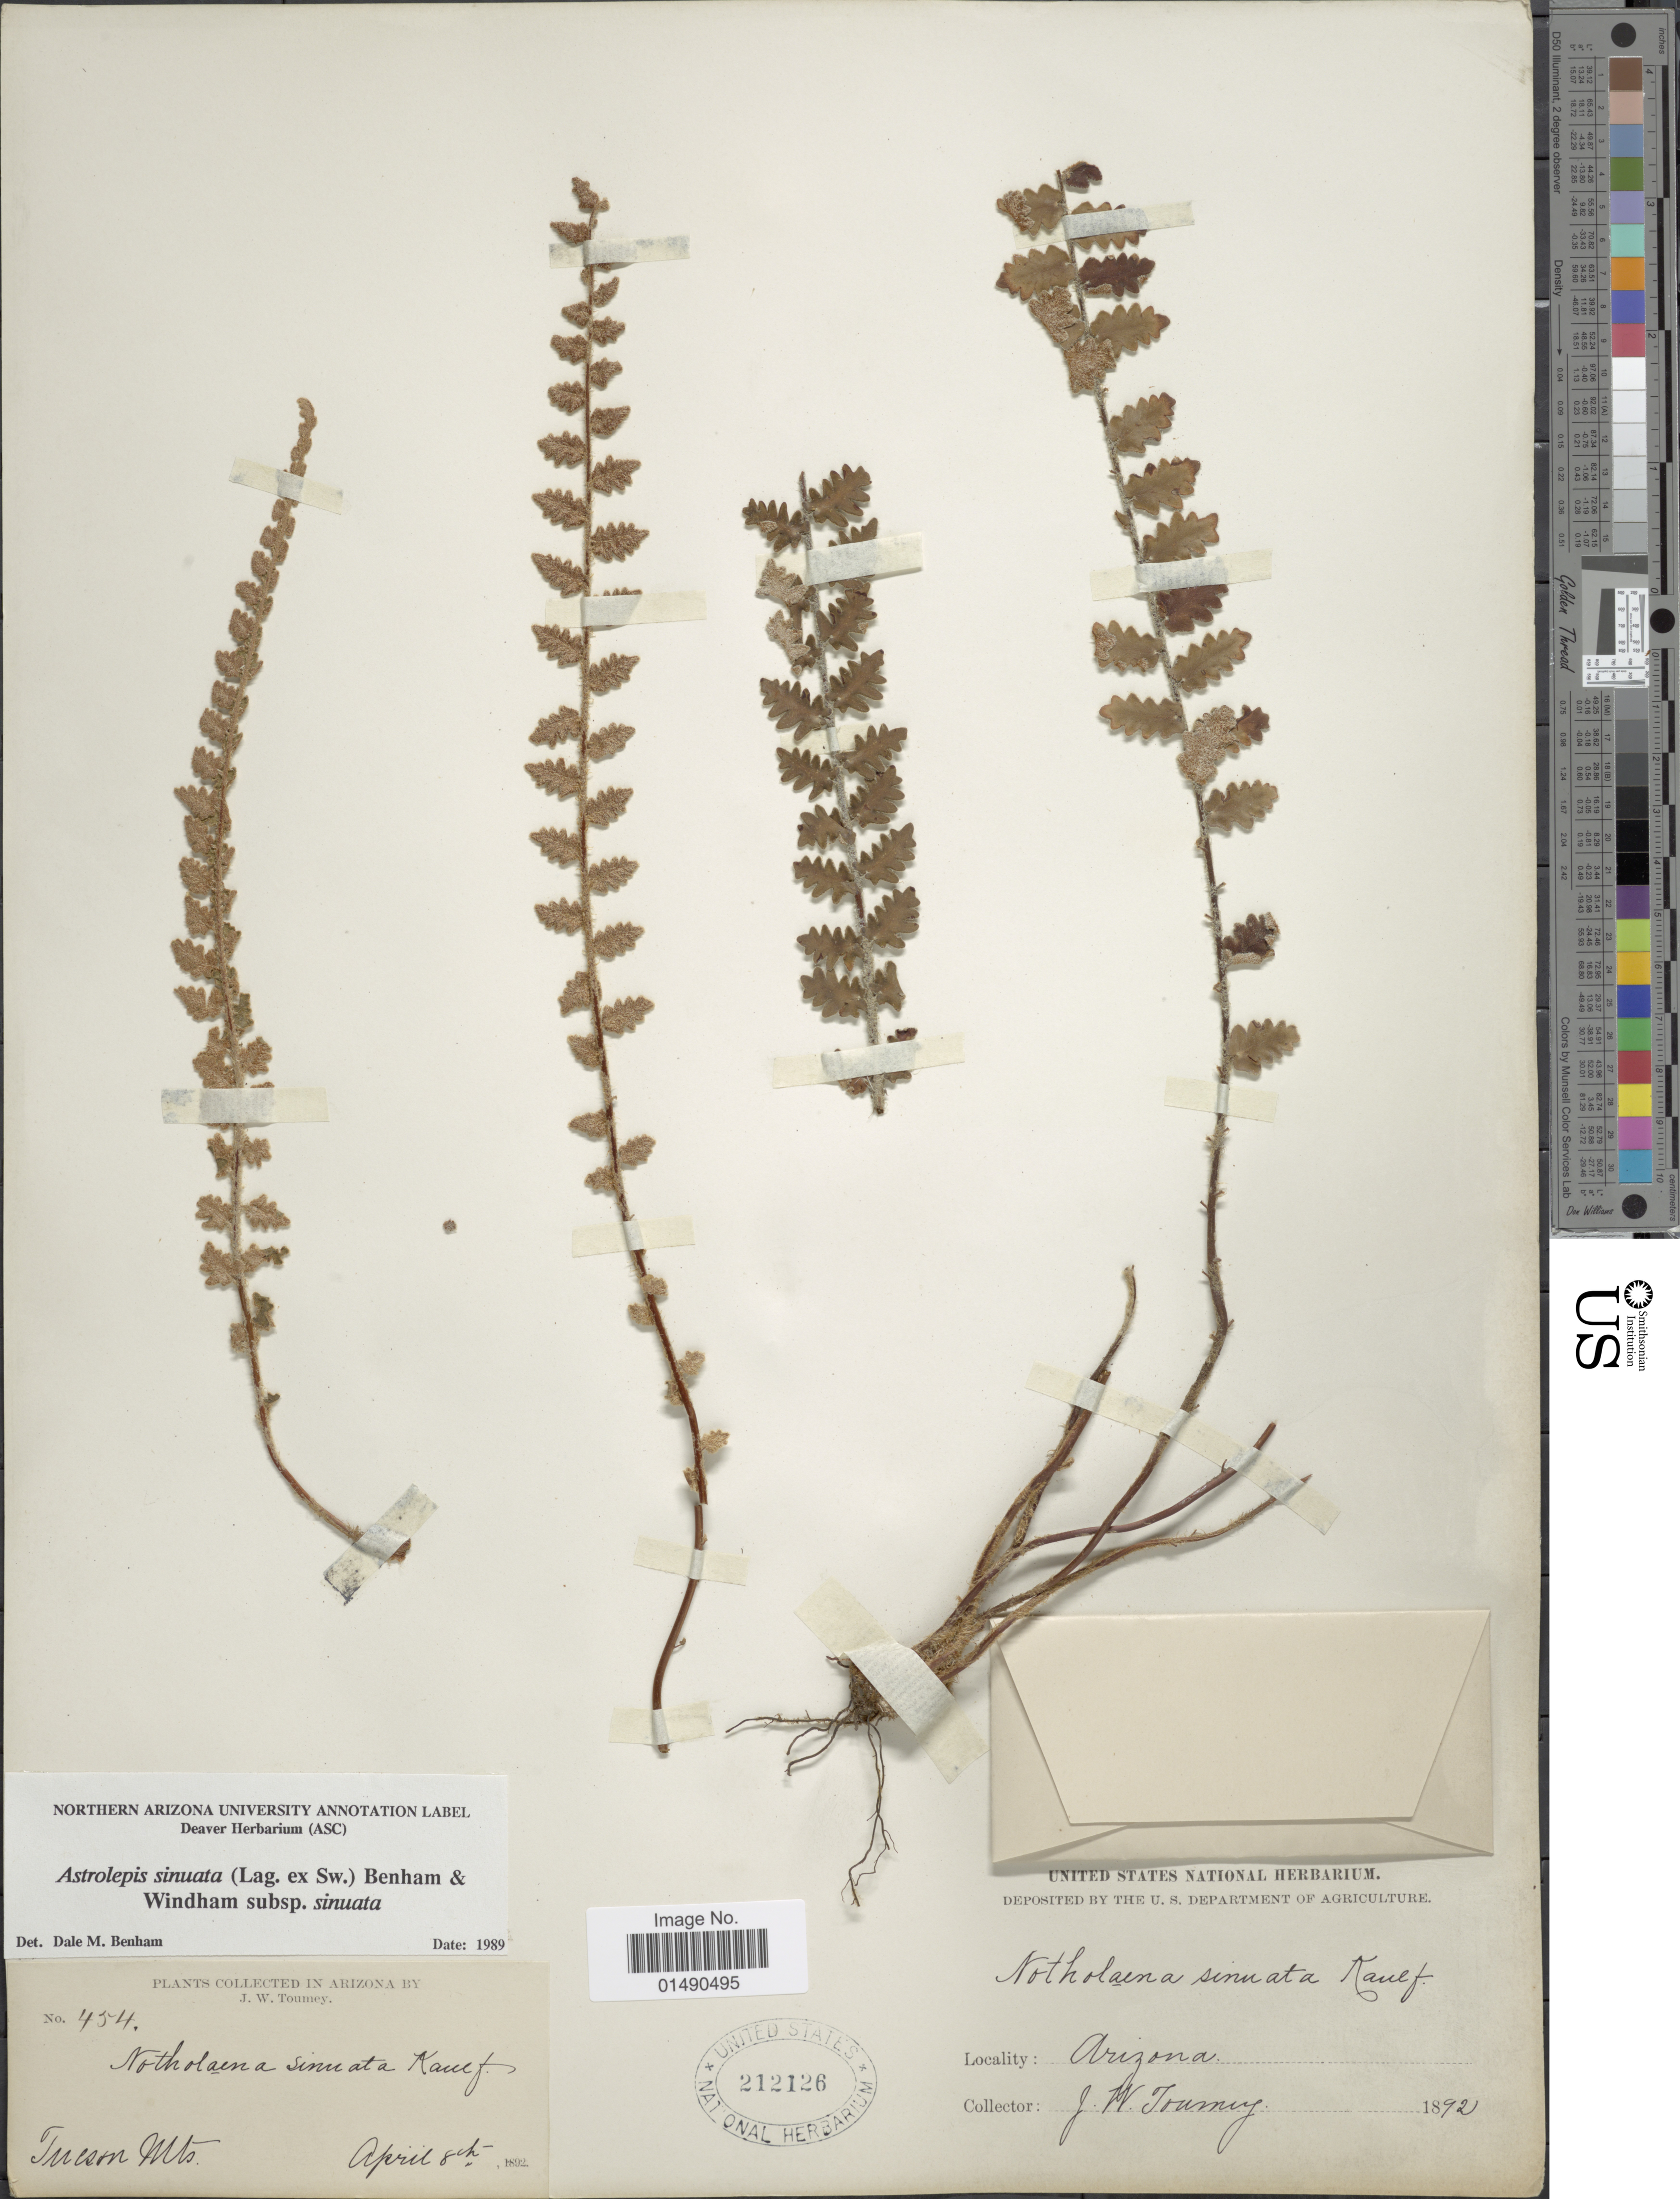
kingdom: Plantae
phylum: Tracheophyta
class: Polypodiopsida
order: Polypodiales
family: Pteridaceae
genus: Astrolepis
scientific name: Astrolepis sinuata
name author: (Lag. ex Sw.) D.M. Benham & Windham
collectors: J. W. Toumey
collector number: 454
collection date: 1892-04-08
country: United States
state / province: Arizona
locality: Tucson Mts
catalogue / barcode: US 212126